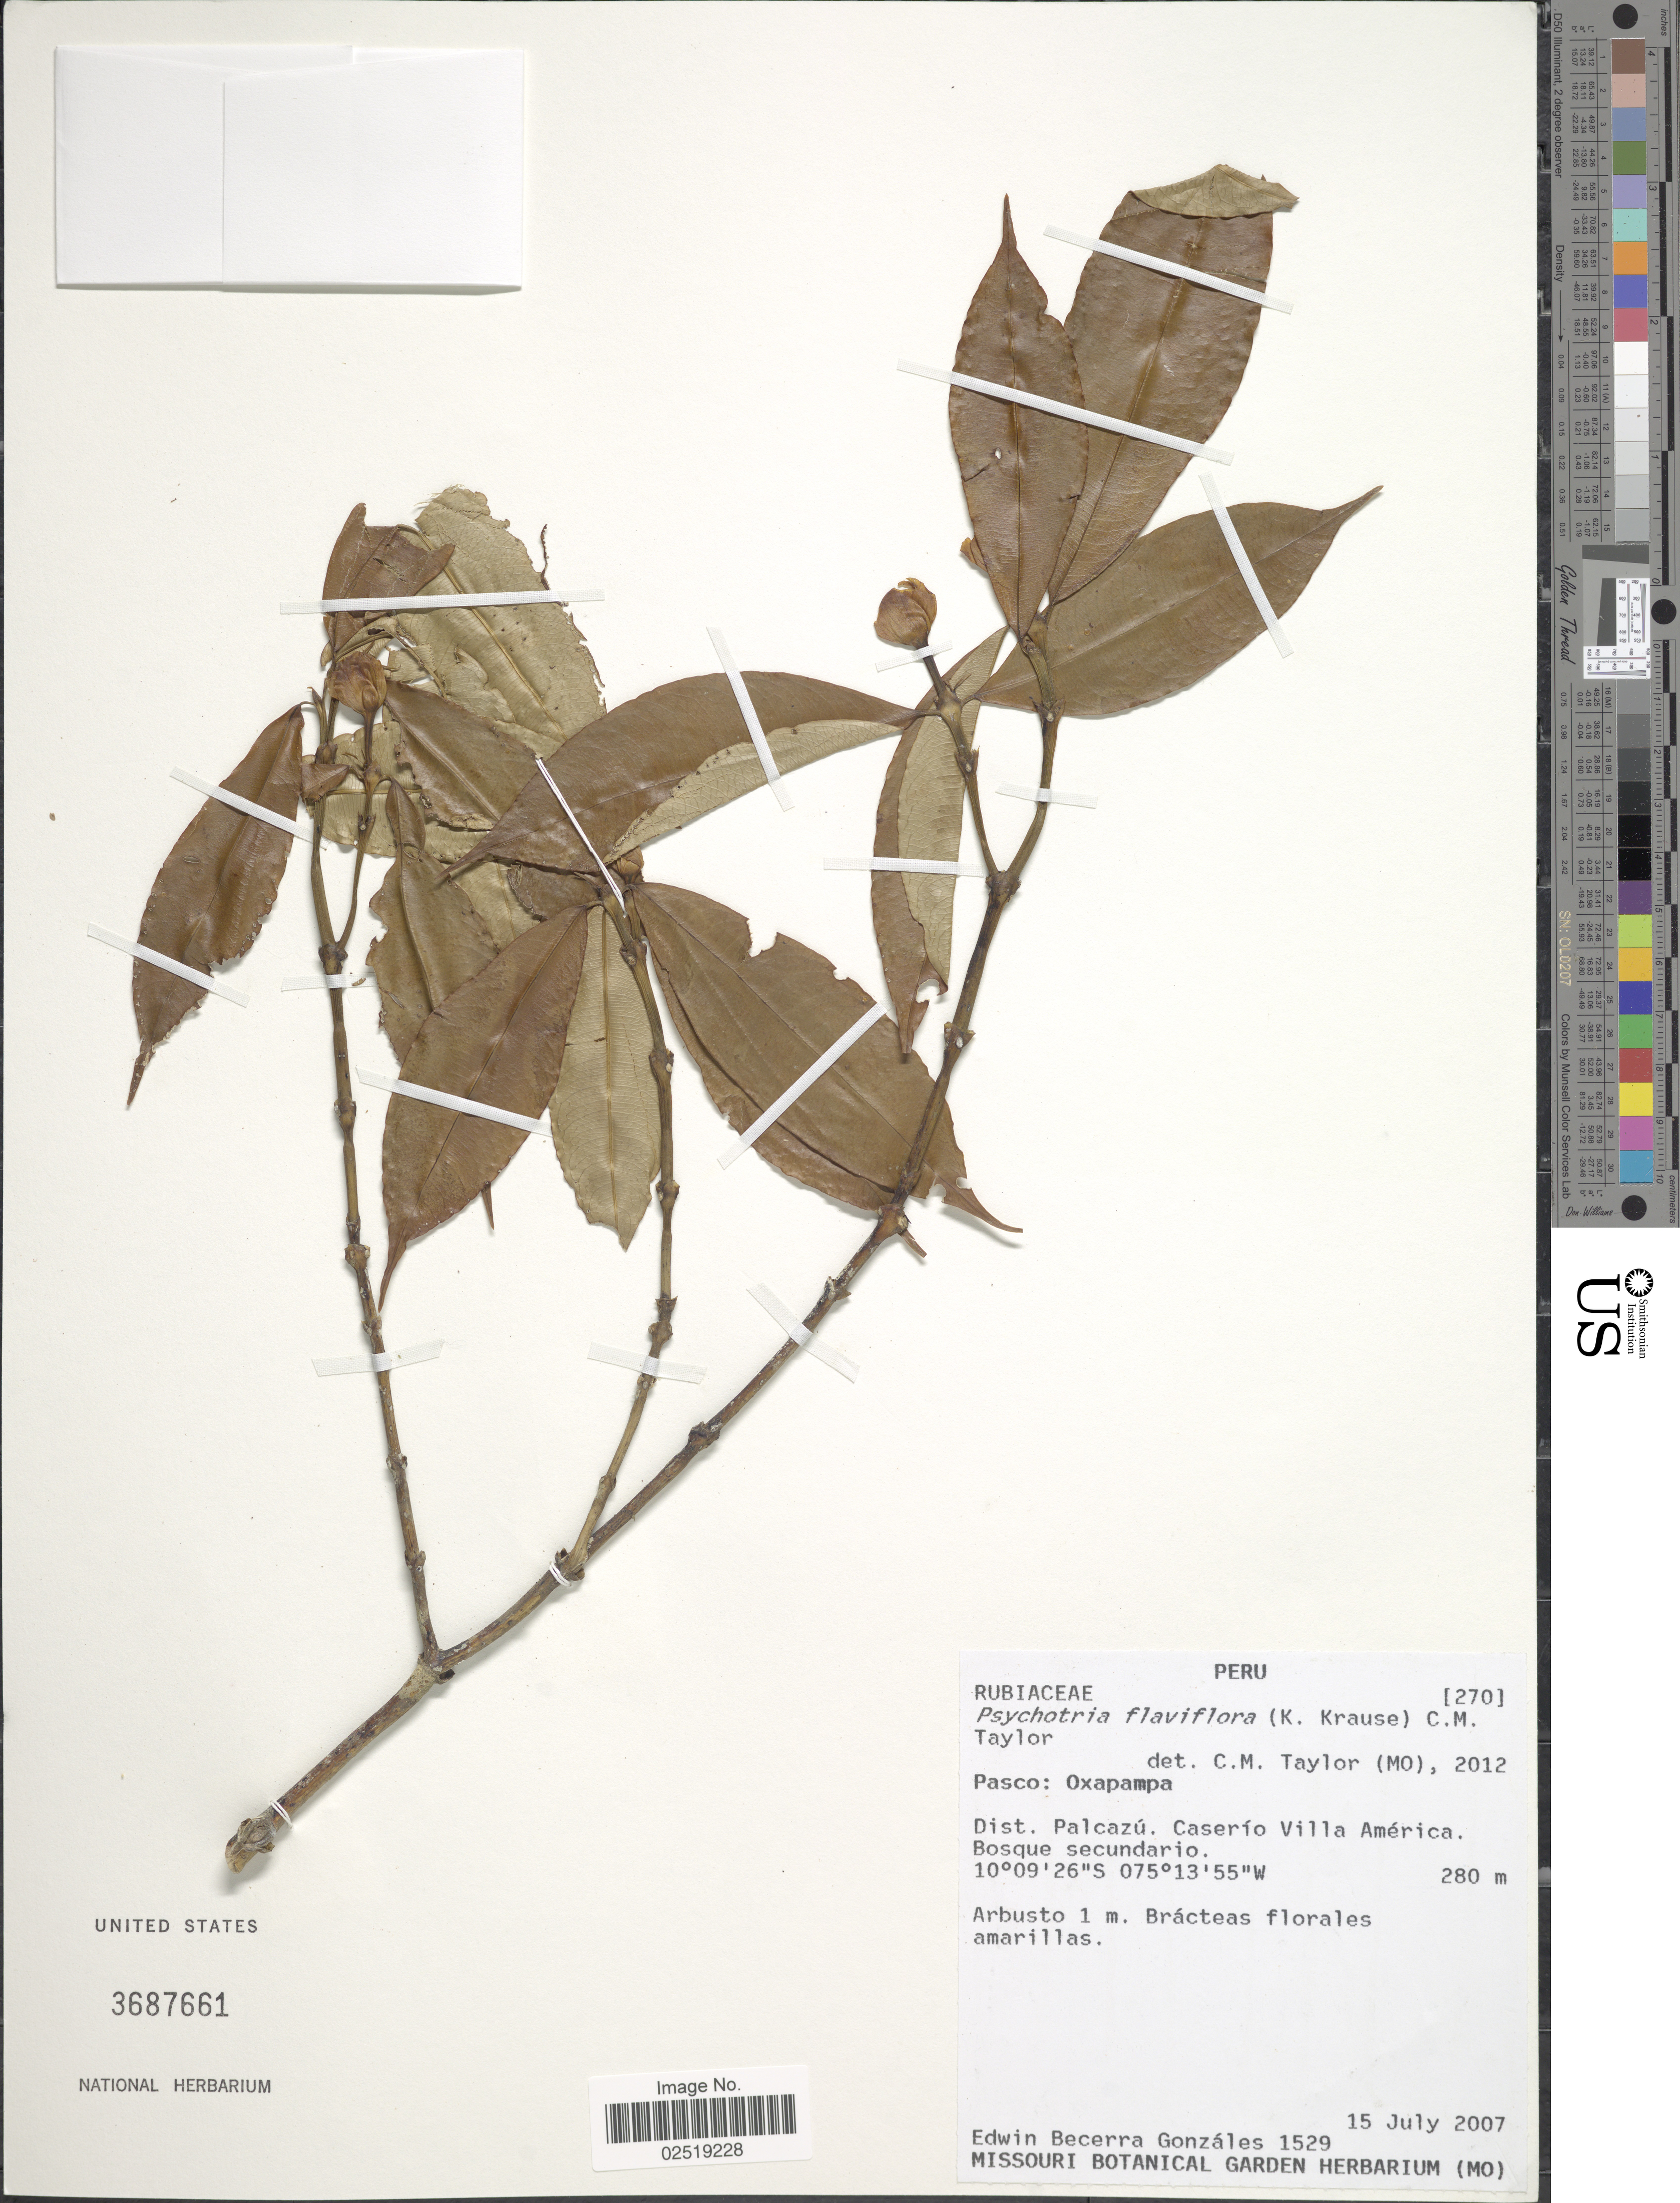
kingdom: Plantae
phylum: Tracheophyta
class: Magnoliopsida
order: Gentianales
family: Rubiaceae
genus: Psychotria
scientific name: Psychotria flaviflora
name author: (K. Krause) C.M. Taylor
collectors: E. Gonzáles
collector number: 1529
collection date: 2007-07-15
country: Peru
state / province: Pasco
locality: Pasco: Oxapampa. Dist. Palcazu. Caserio Villa America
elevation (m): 280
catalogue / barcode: US 3687661